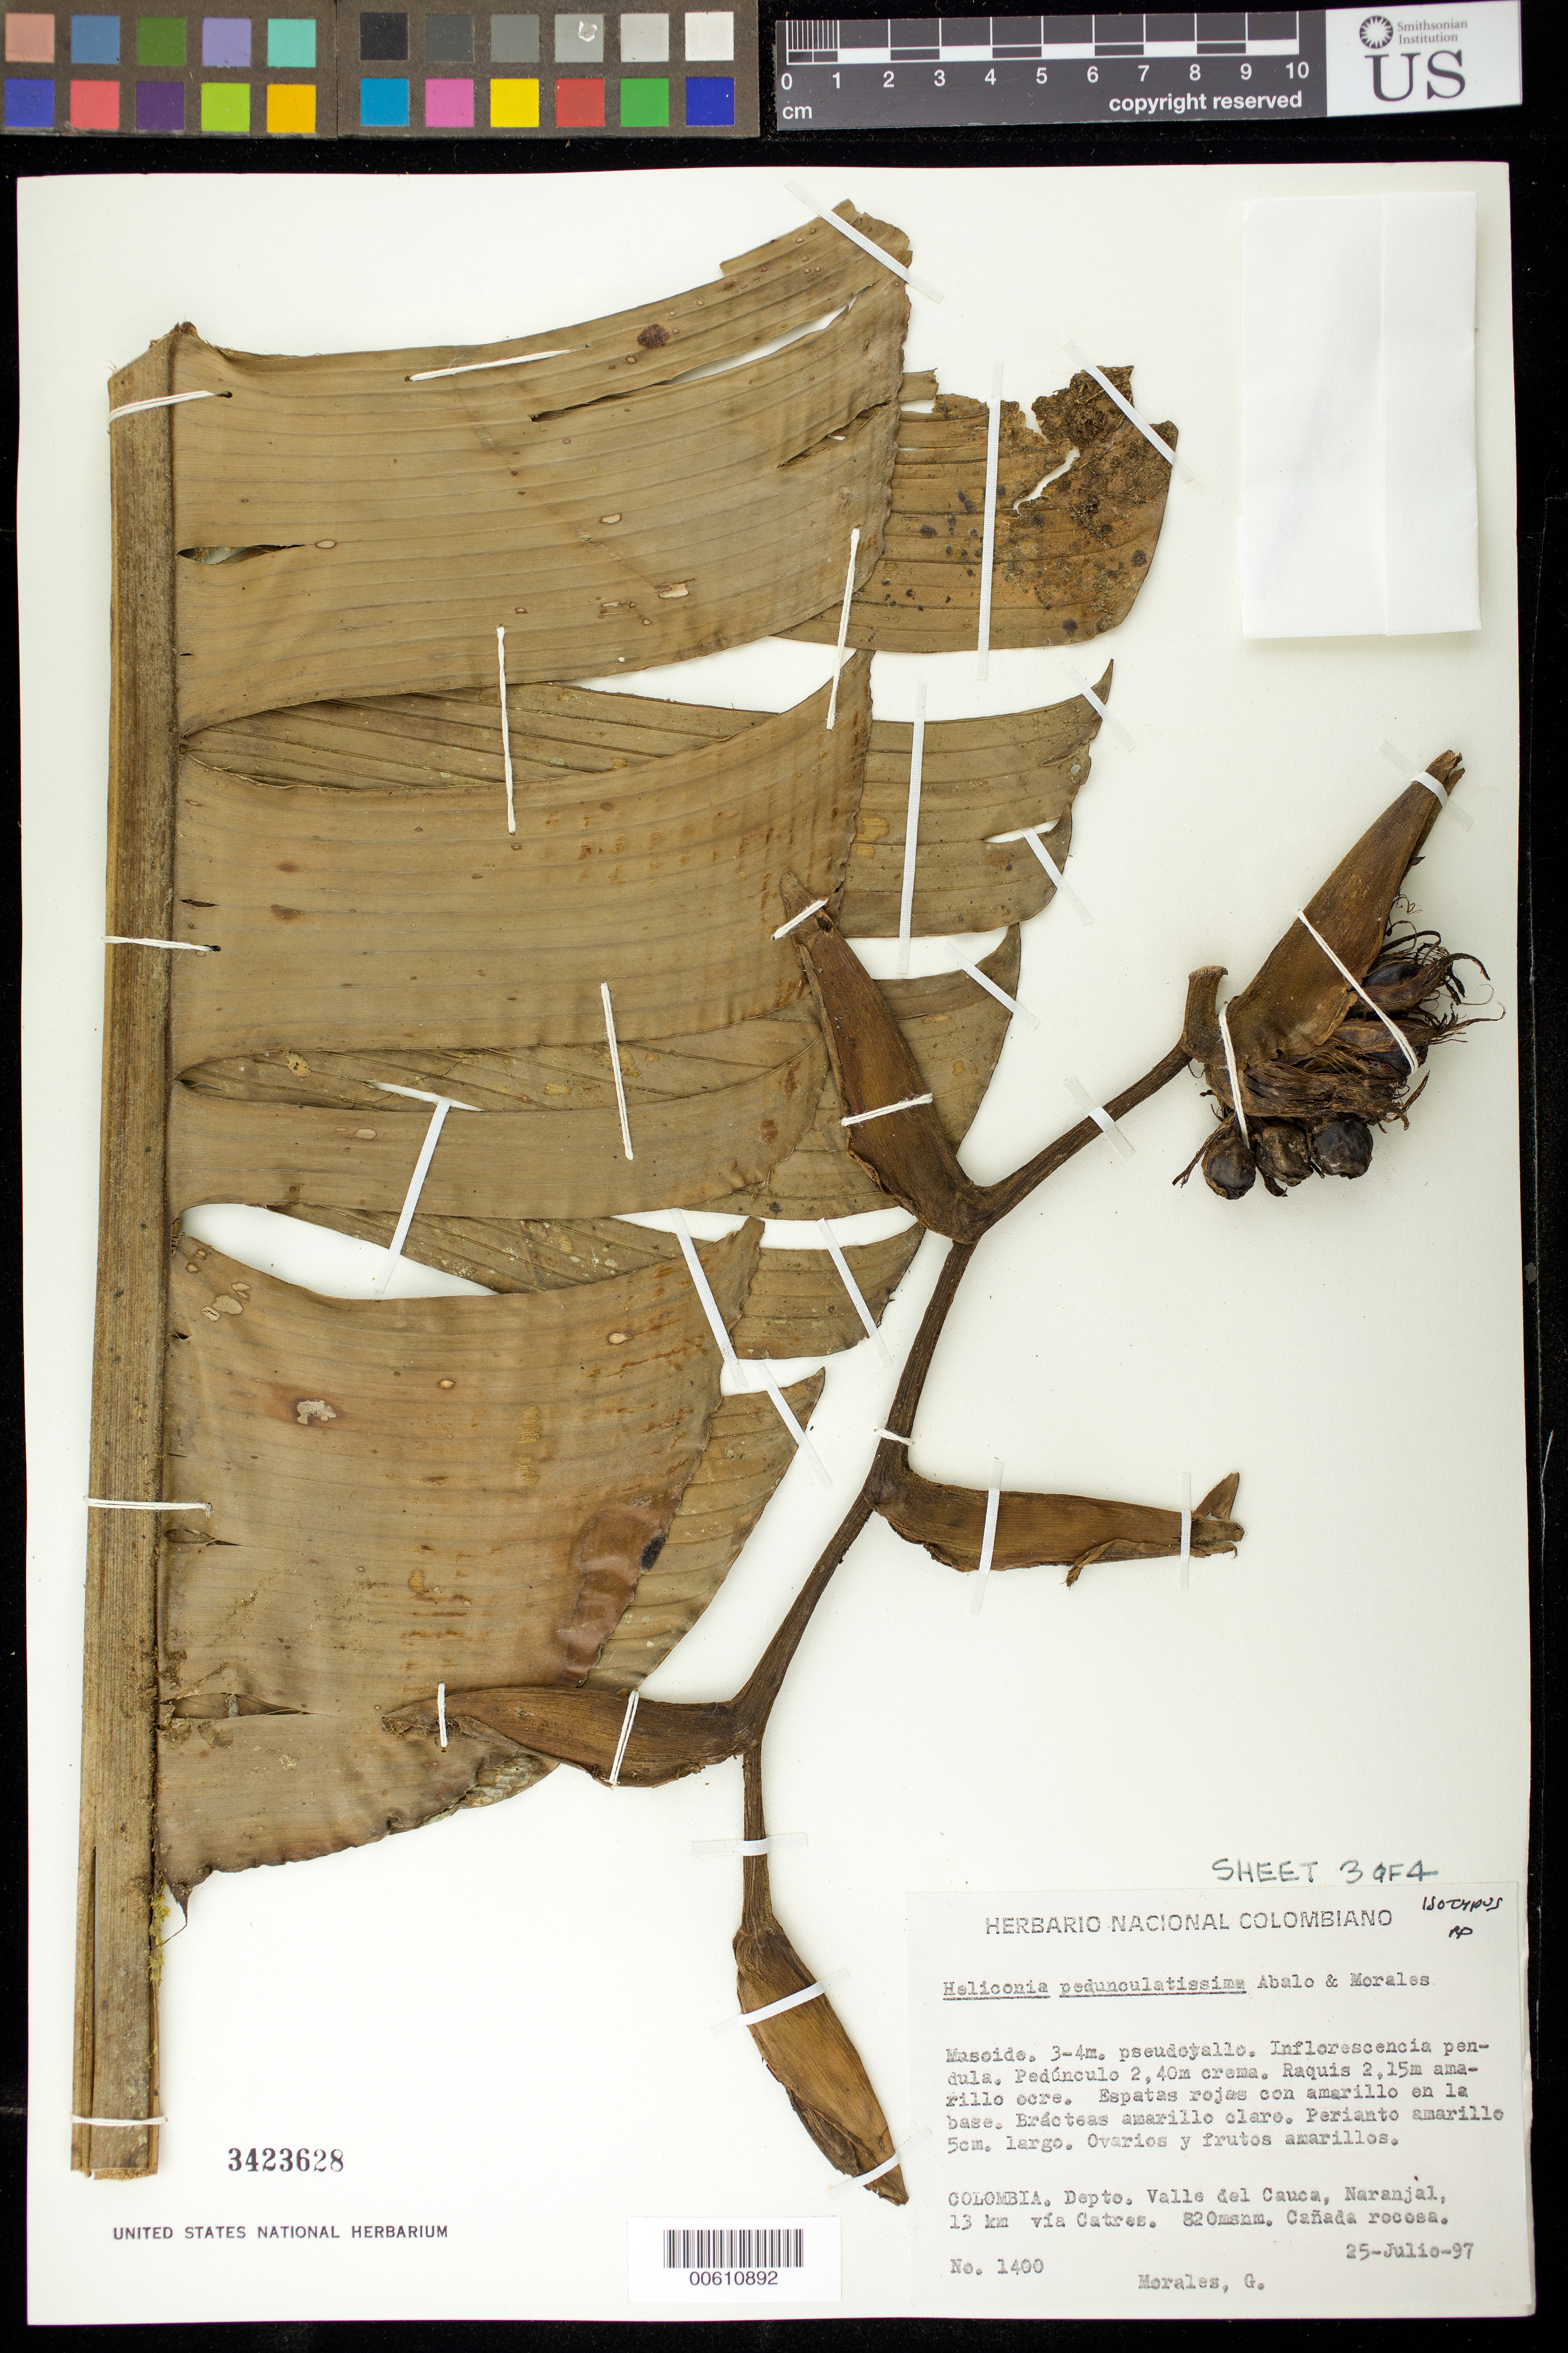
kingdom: Plantae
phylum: Tracheophyta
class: Liliopsida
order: Zingiberales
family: Heliconiaceae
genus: Heliconia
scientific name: Heliconia sp.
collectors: G. Morales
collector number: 1400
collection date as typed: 25 Jul 1997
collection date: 1997-07-25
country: Colombia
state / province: Valle del Cauca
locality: Naranjal, via Catres.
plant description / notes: Annotated as isotype of Heliconia pedunculatissima Abalo & Morales; name never published (as of May 2013), specimen re-filed in main herbarium.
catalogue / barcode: US 3423628